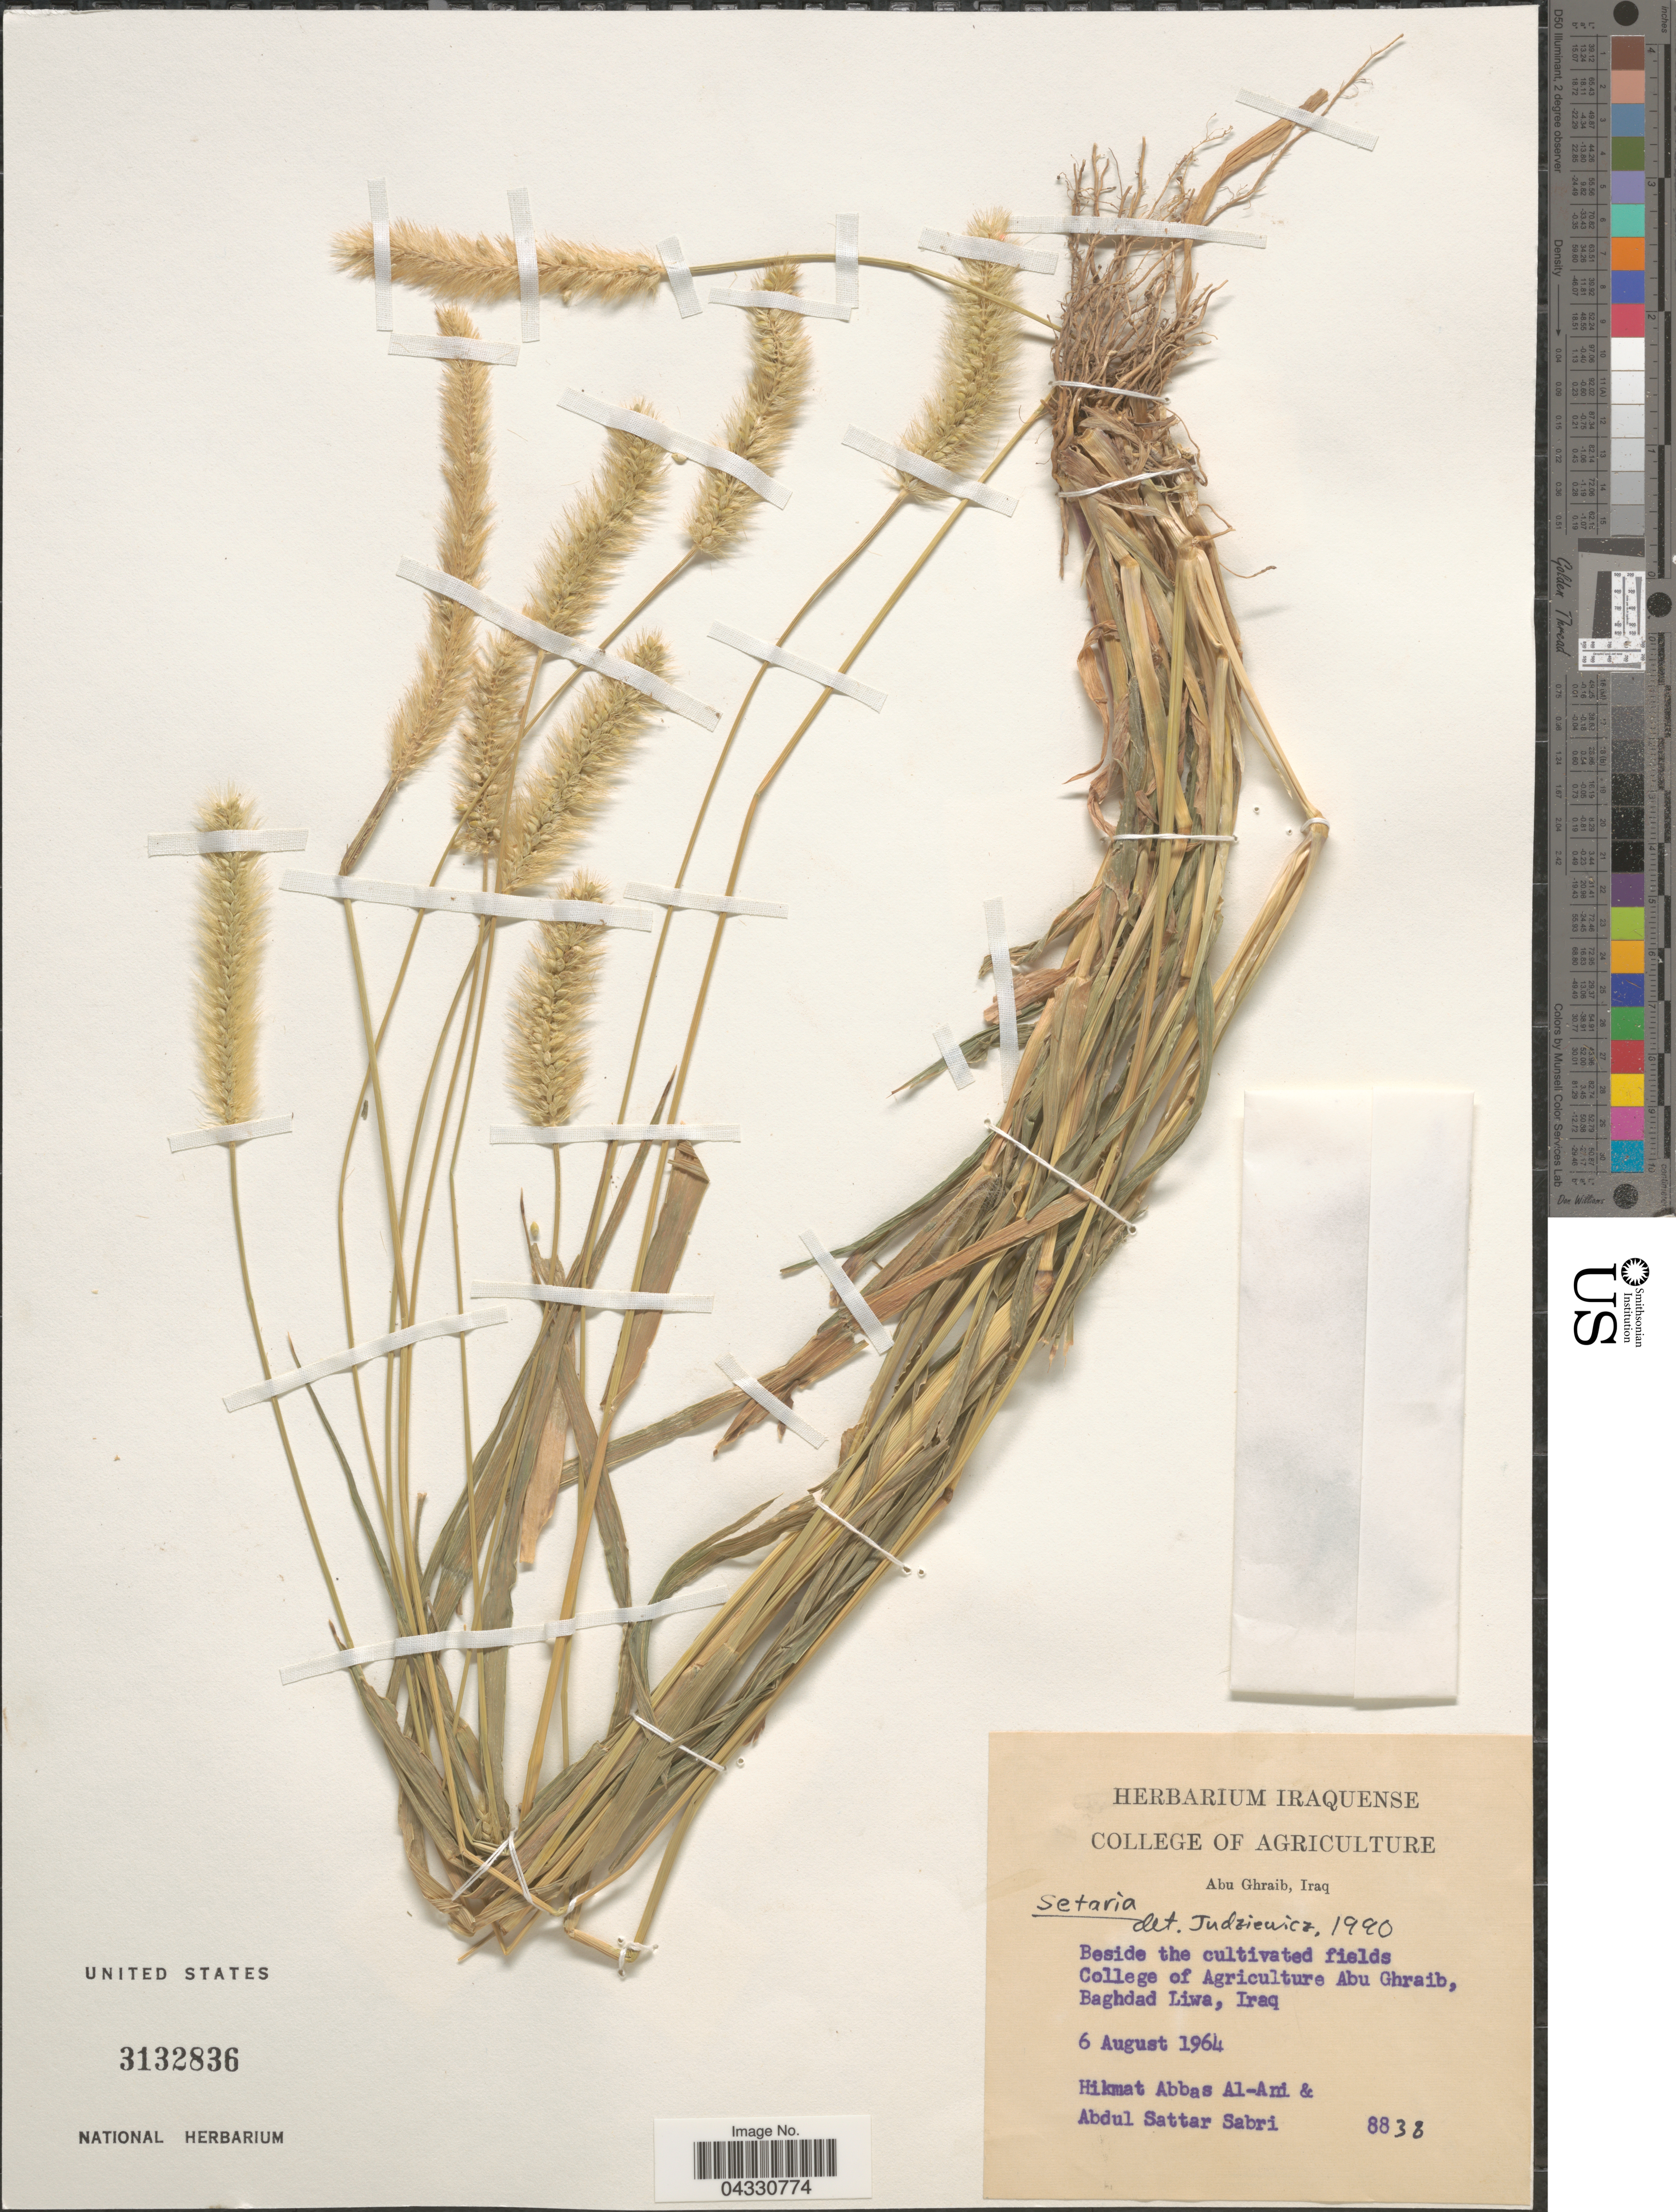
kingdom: Plantae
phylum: Tracheophyta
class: Liliopsida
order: Poales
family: Poaceae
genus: Setaria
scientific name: Setaria sp.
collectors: H. Al-Ani & A. Sabri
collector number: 8838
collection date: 1964-08-06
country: Iraq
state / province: Baghdad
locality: Beside the cultivated fields. College of Agriculture Abu Ghraib, Baghdad Liwa.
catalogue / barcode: US 3132836